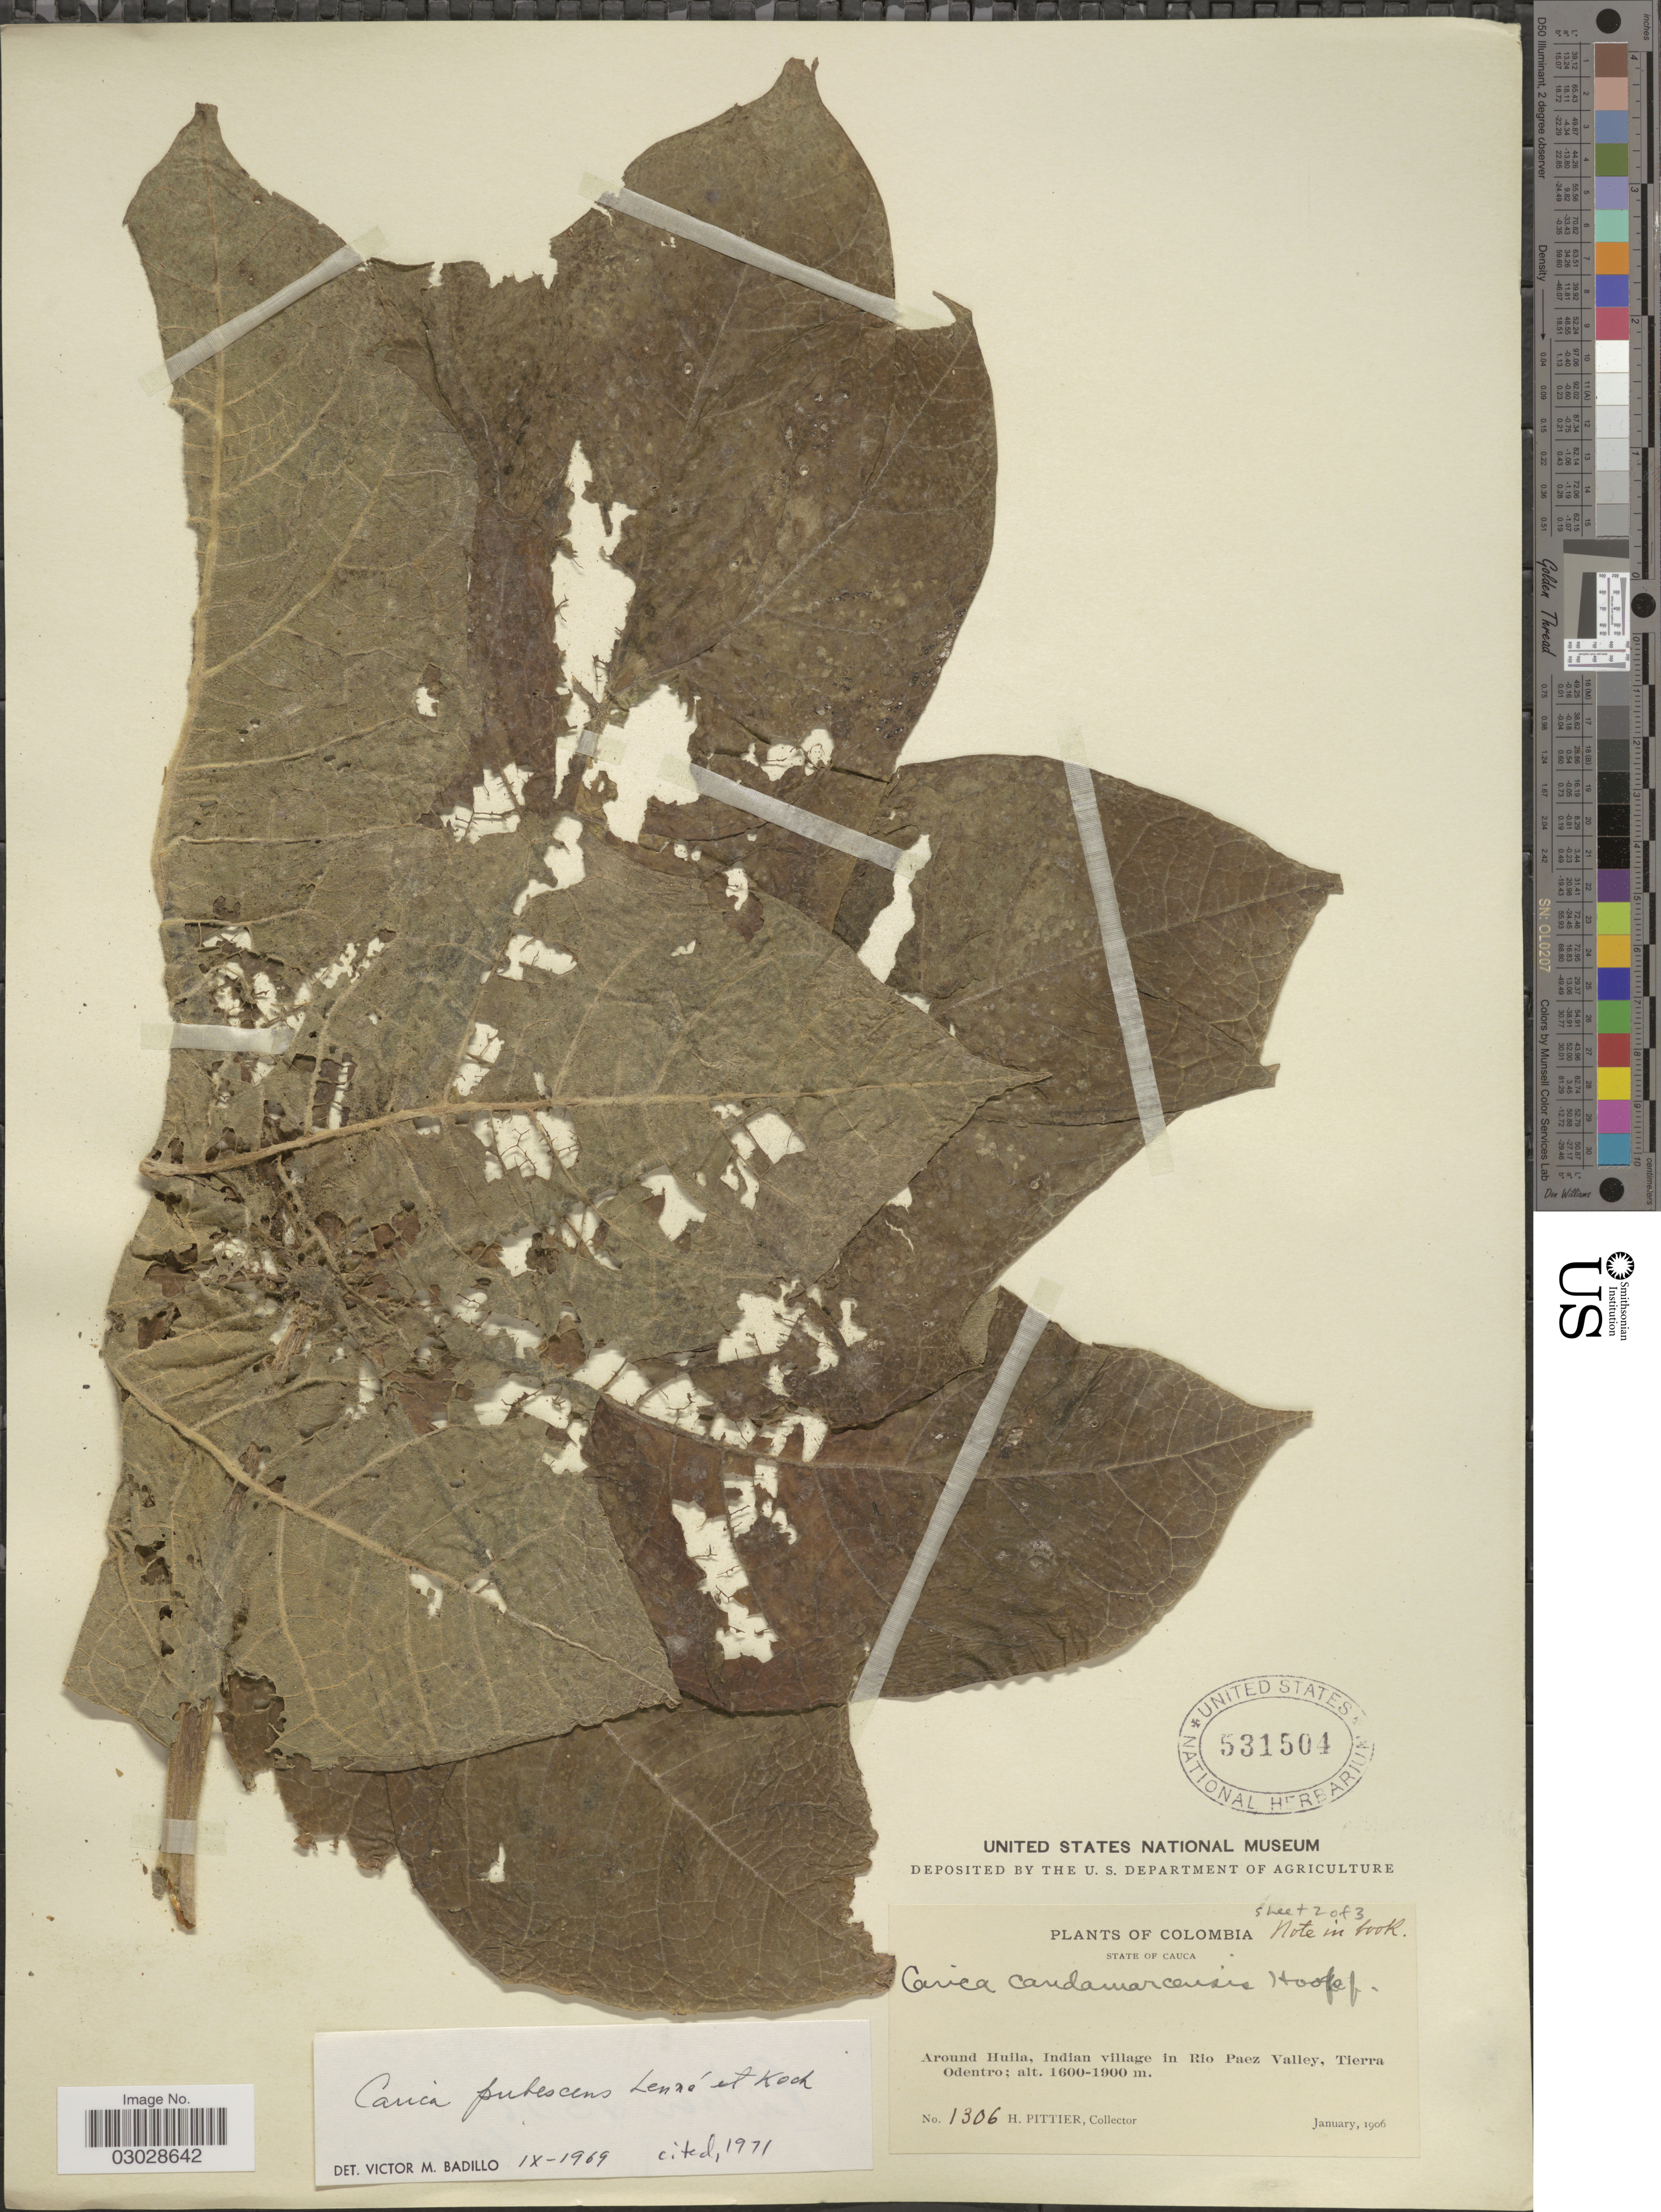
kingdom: Plantae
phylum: Tracheophyta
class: Magnoliopsida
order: Brassicales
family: Caricaceae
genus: Vasconcellea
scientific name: Vasconcellea pubescens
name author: A. DC.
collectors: H. F. Pittier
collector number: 1306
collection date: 1906-01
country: Colombia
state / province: Cauca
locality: Around Huila, Indian village in Rio Paez Valley, Tierra Odentro.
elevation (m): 1600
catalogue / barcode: US 531504